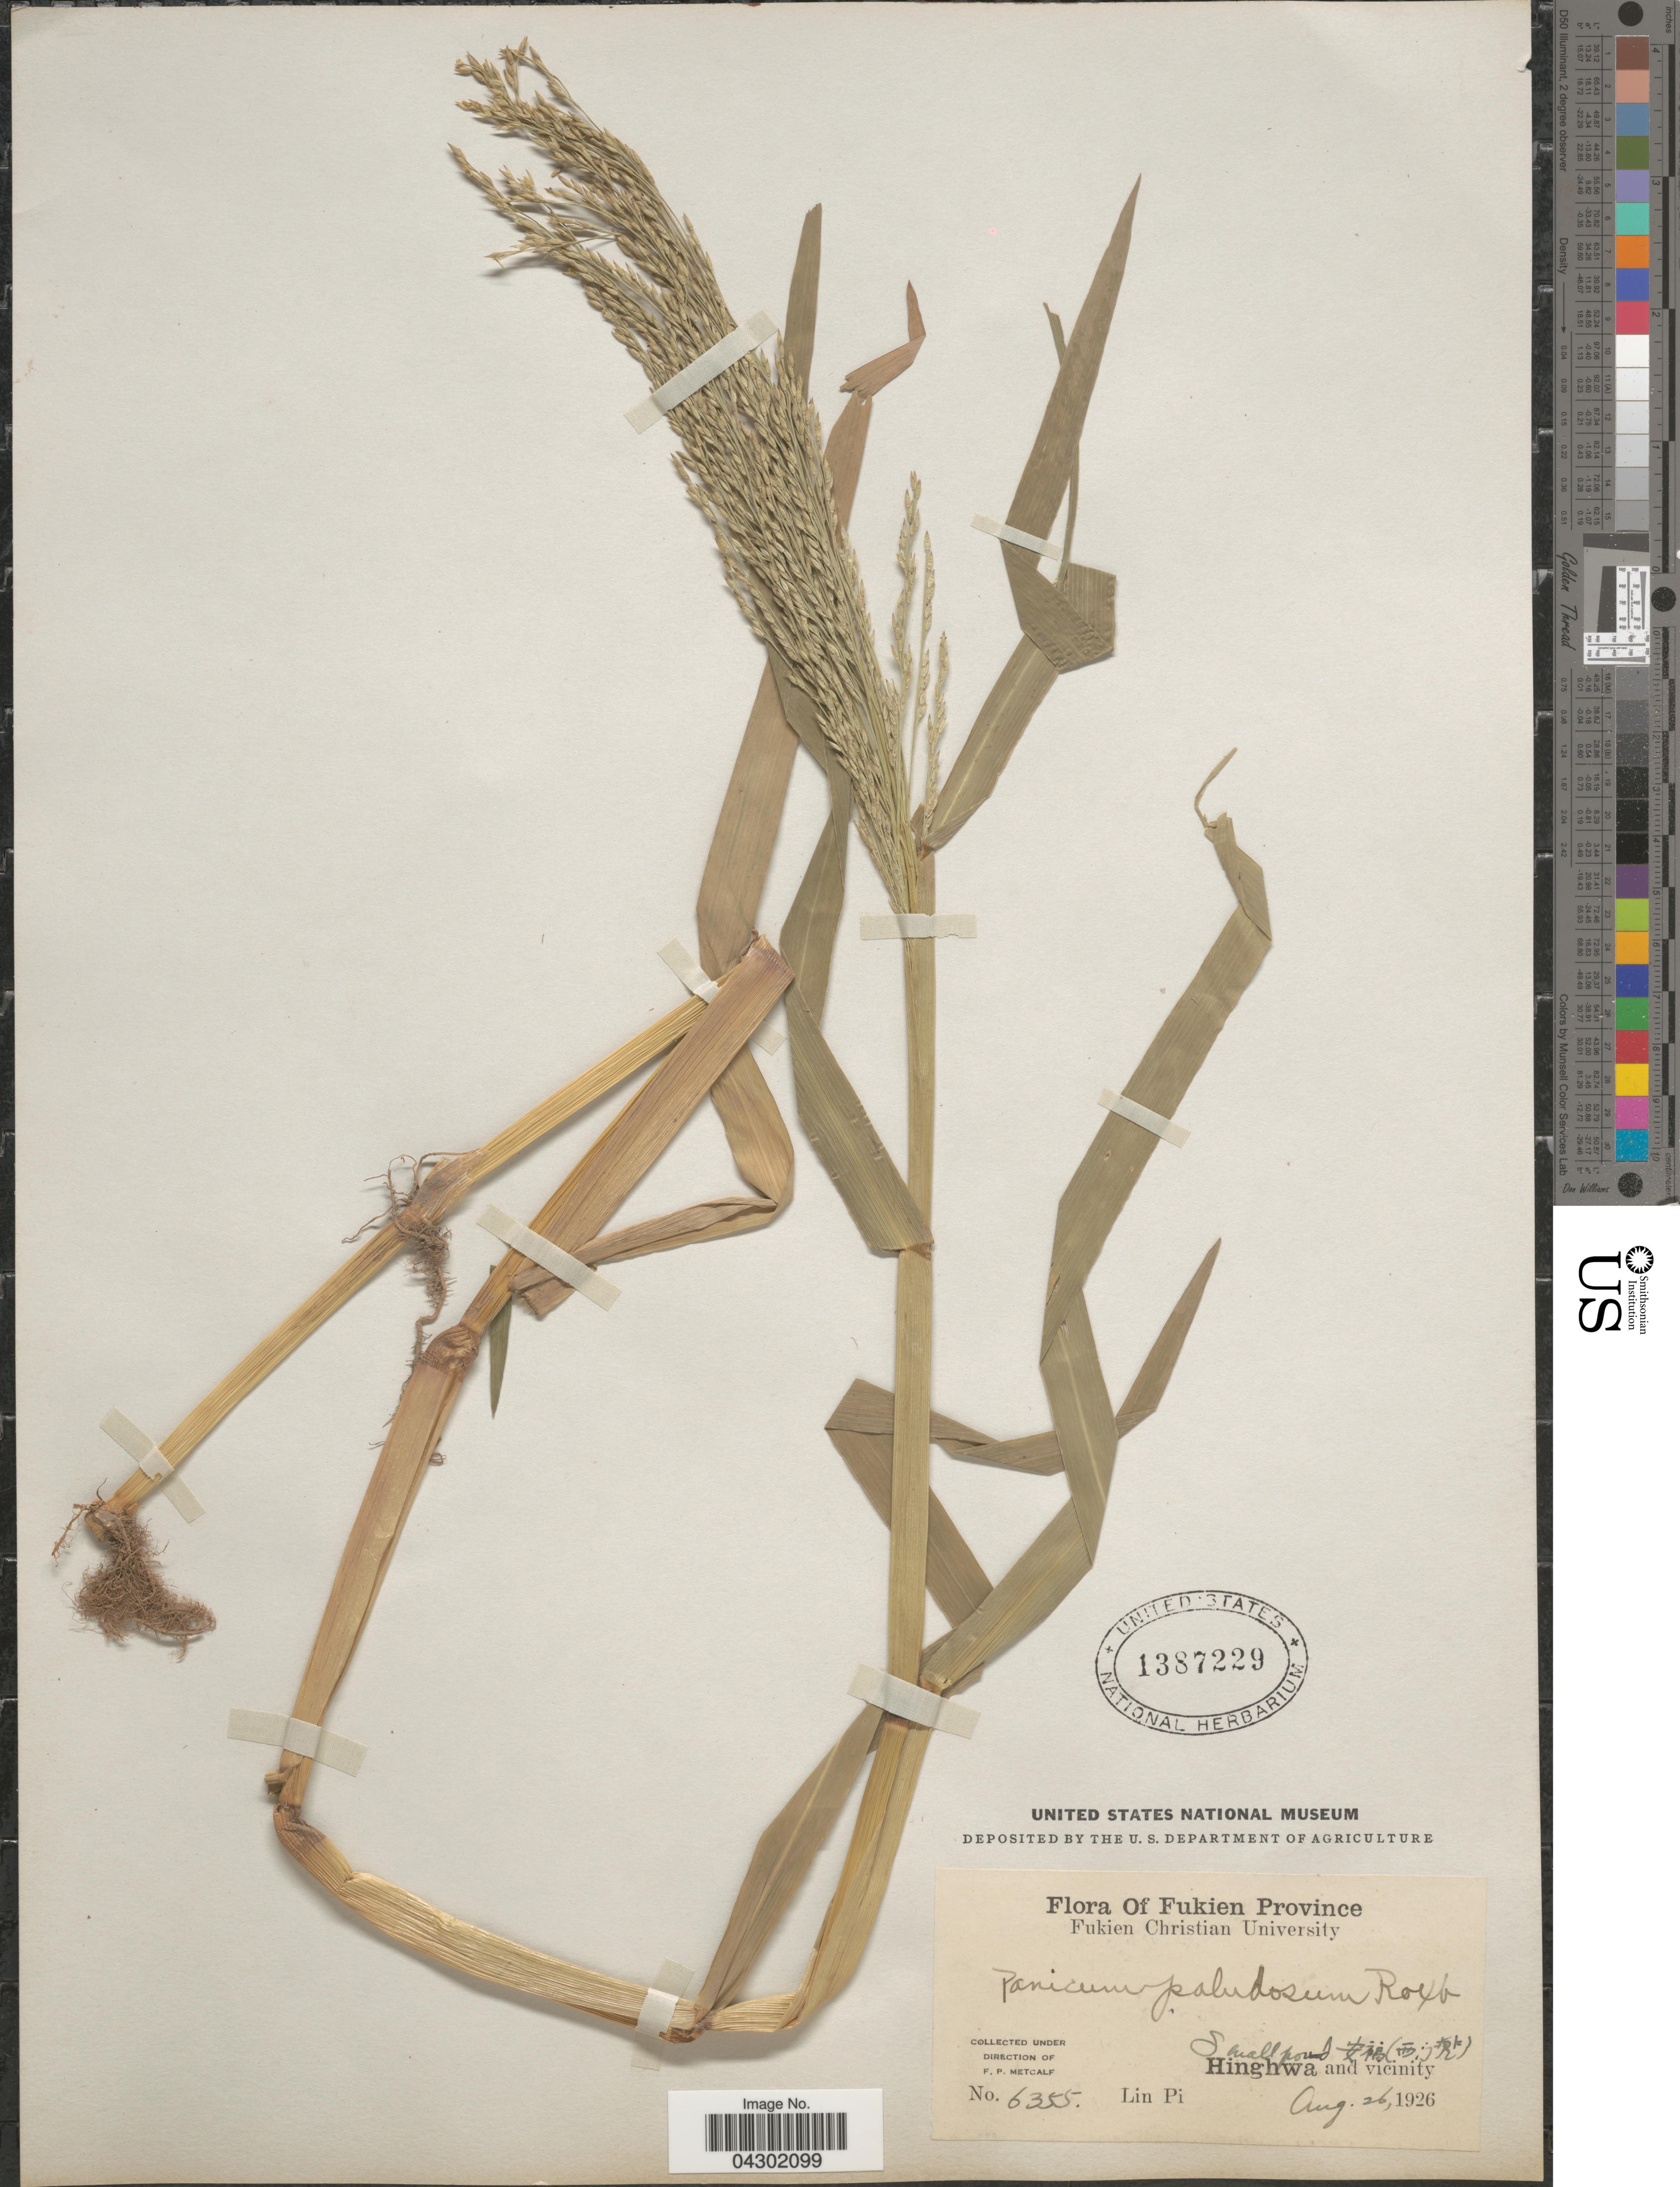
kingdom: Plantae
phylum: Tracheophyta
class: Liliopsida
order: Poales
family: Poaceae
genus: Panicum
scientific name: Panicum paludosum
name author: Roxb.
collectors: F. Metcalf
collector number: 6355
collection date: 1926-08-26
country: China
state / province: Fujian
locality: Fukien Province. Small pond [Foreign script] ([Foreign script]). Hinghwa and vicinity. Lin Pi.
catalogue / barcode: US 1387229